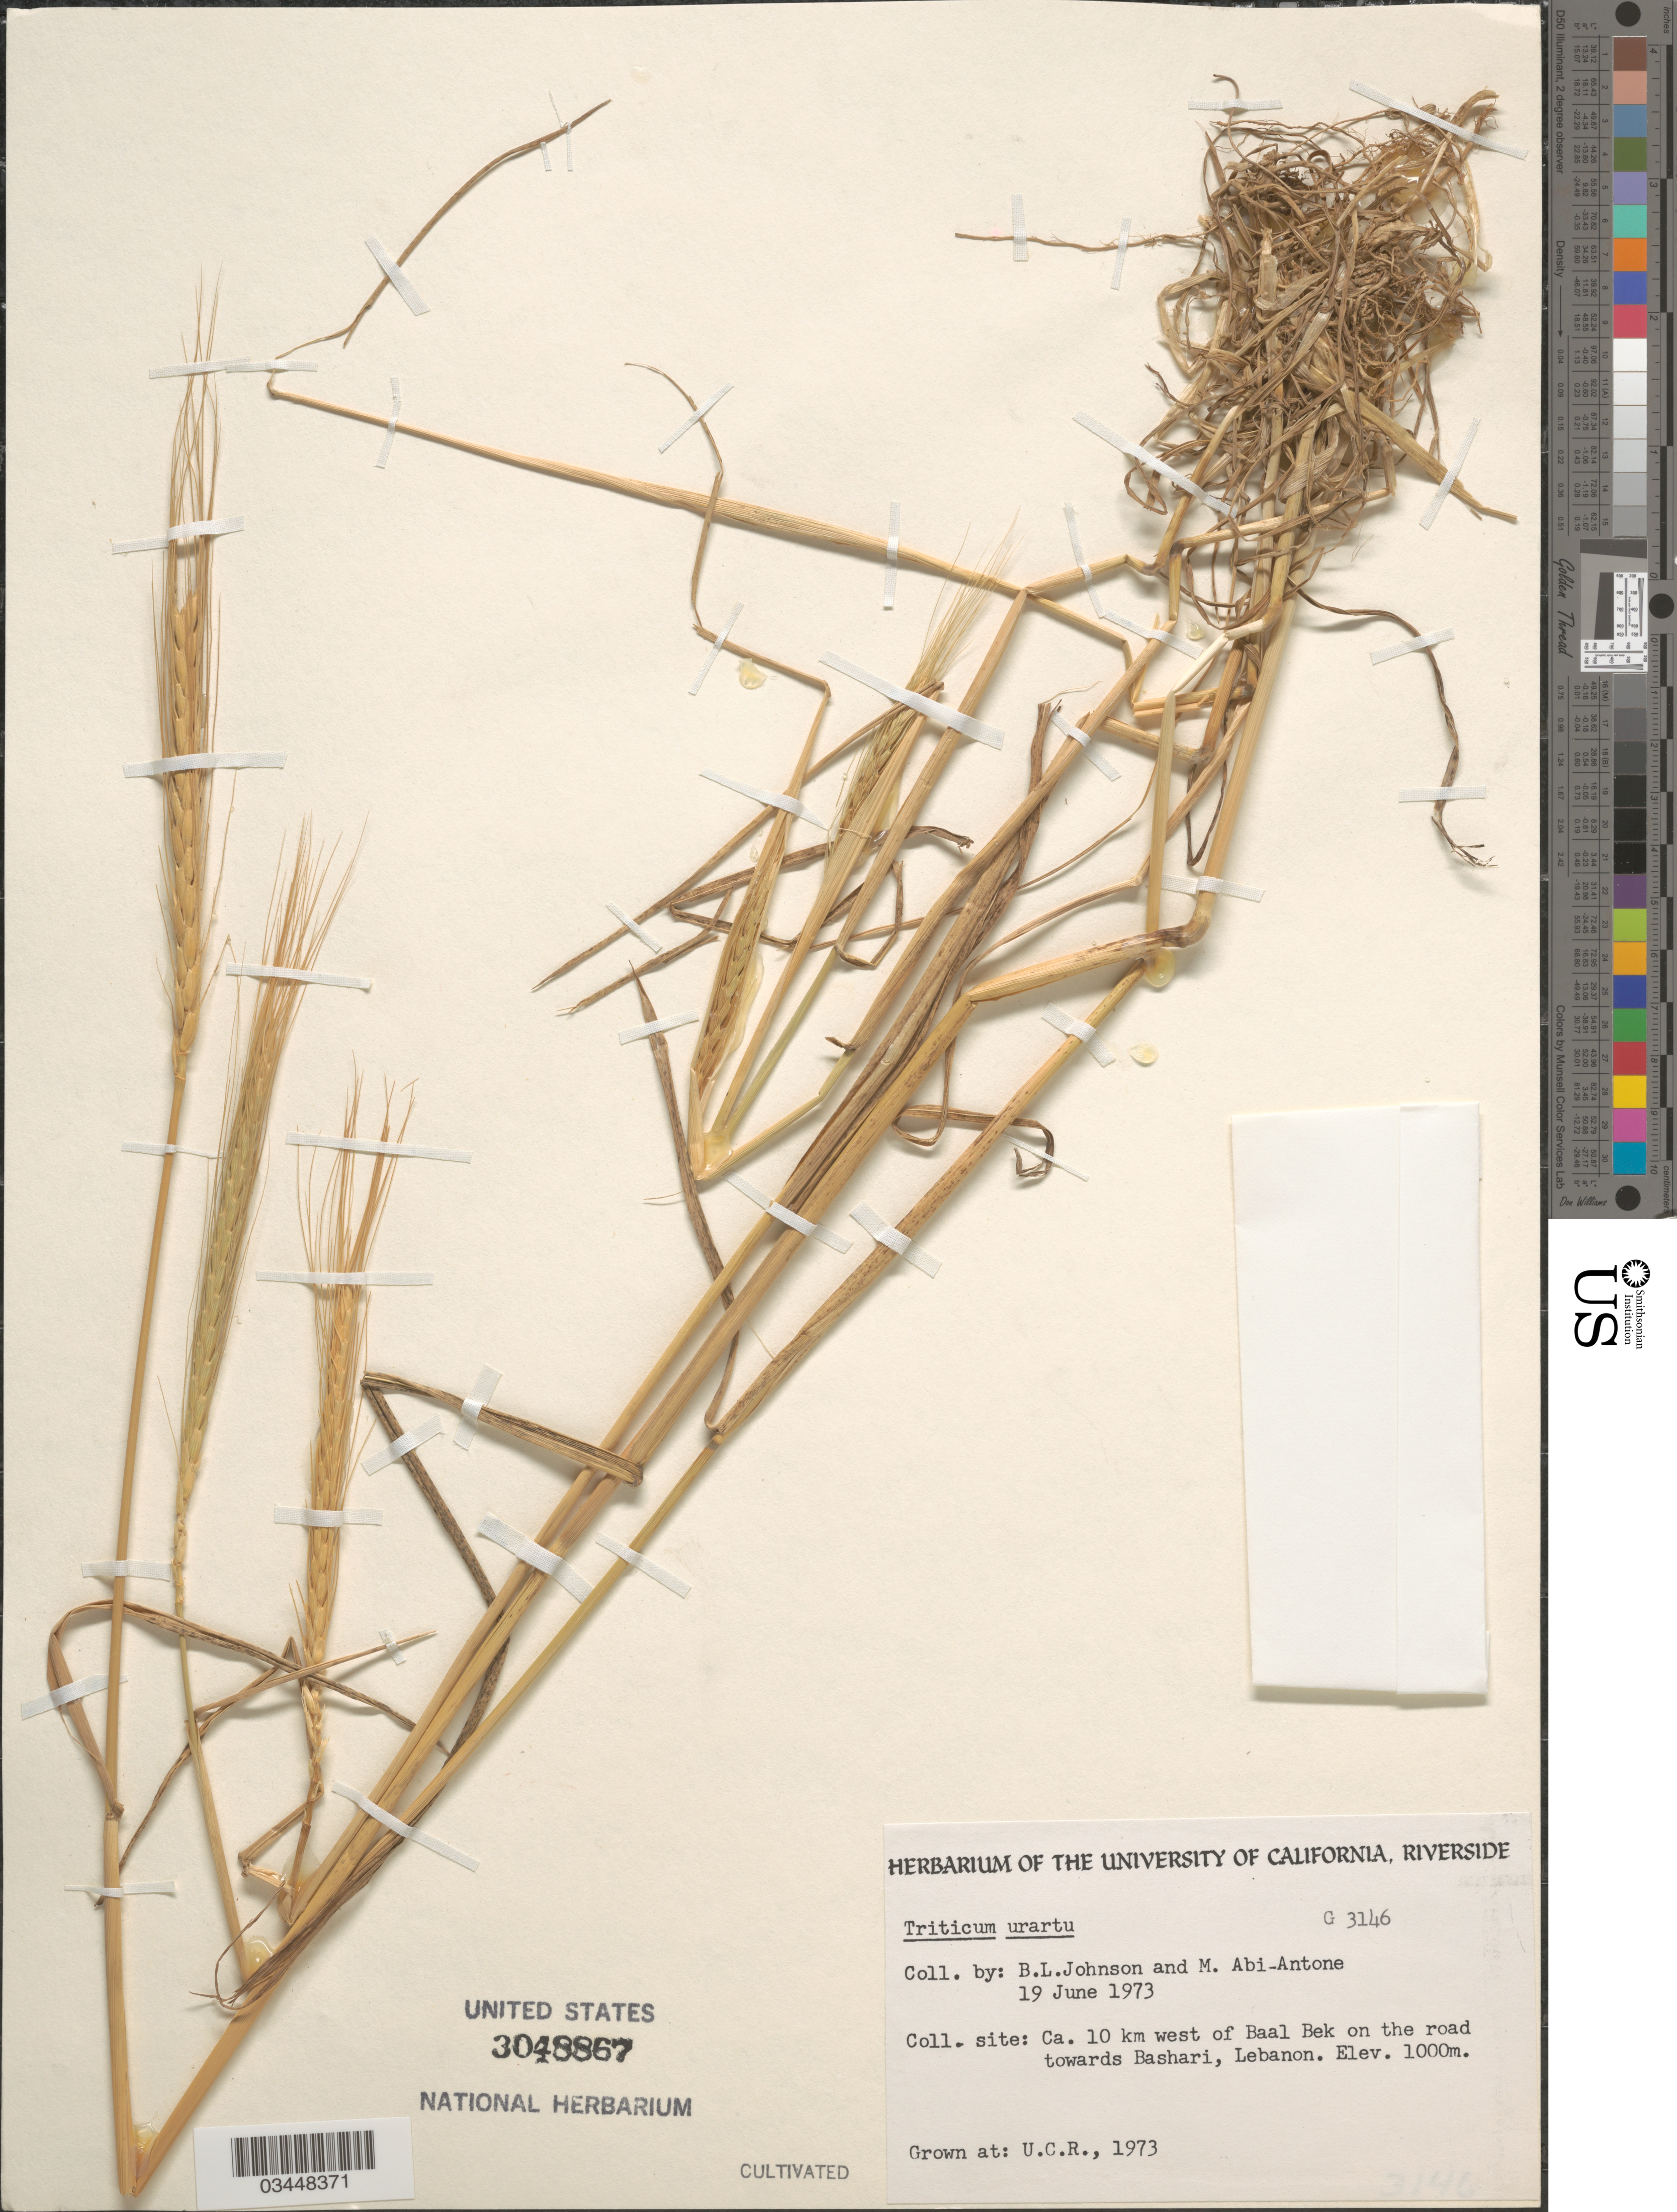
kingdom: Plantae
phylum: Tracheophyta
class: Liliopsida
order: Poales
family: Poaceae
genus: Triticum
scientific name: Triticum urartu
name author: Thumanjan ex Gandilyan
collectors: ex herb. Univ. of California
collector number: G3146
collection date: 1973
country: United States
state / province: California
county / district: Riverside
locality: U.C.R.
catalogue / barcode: US 3048867